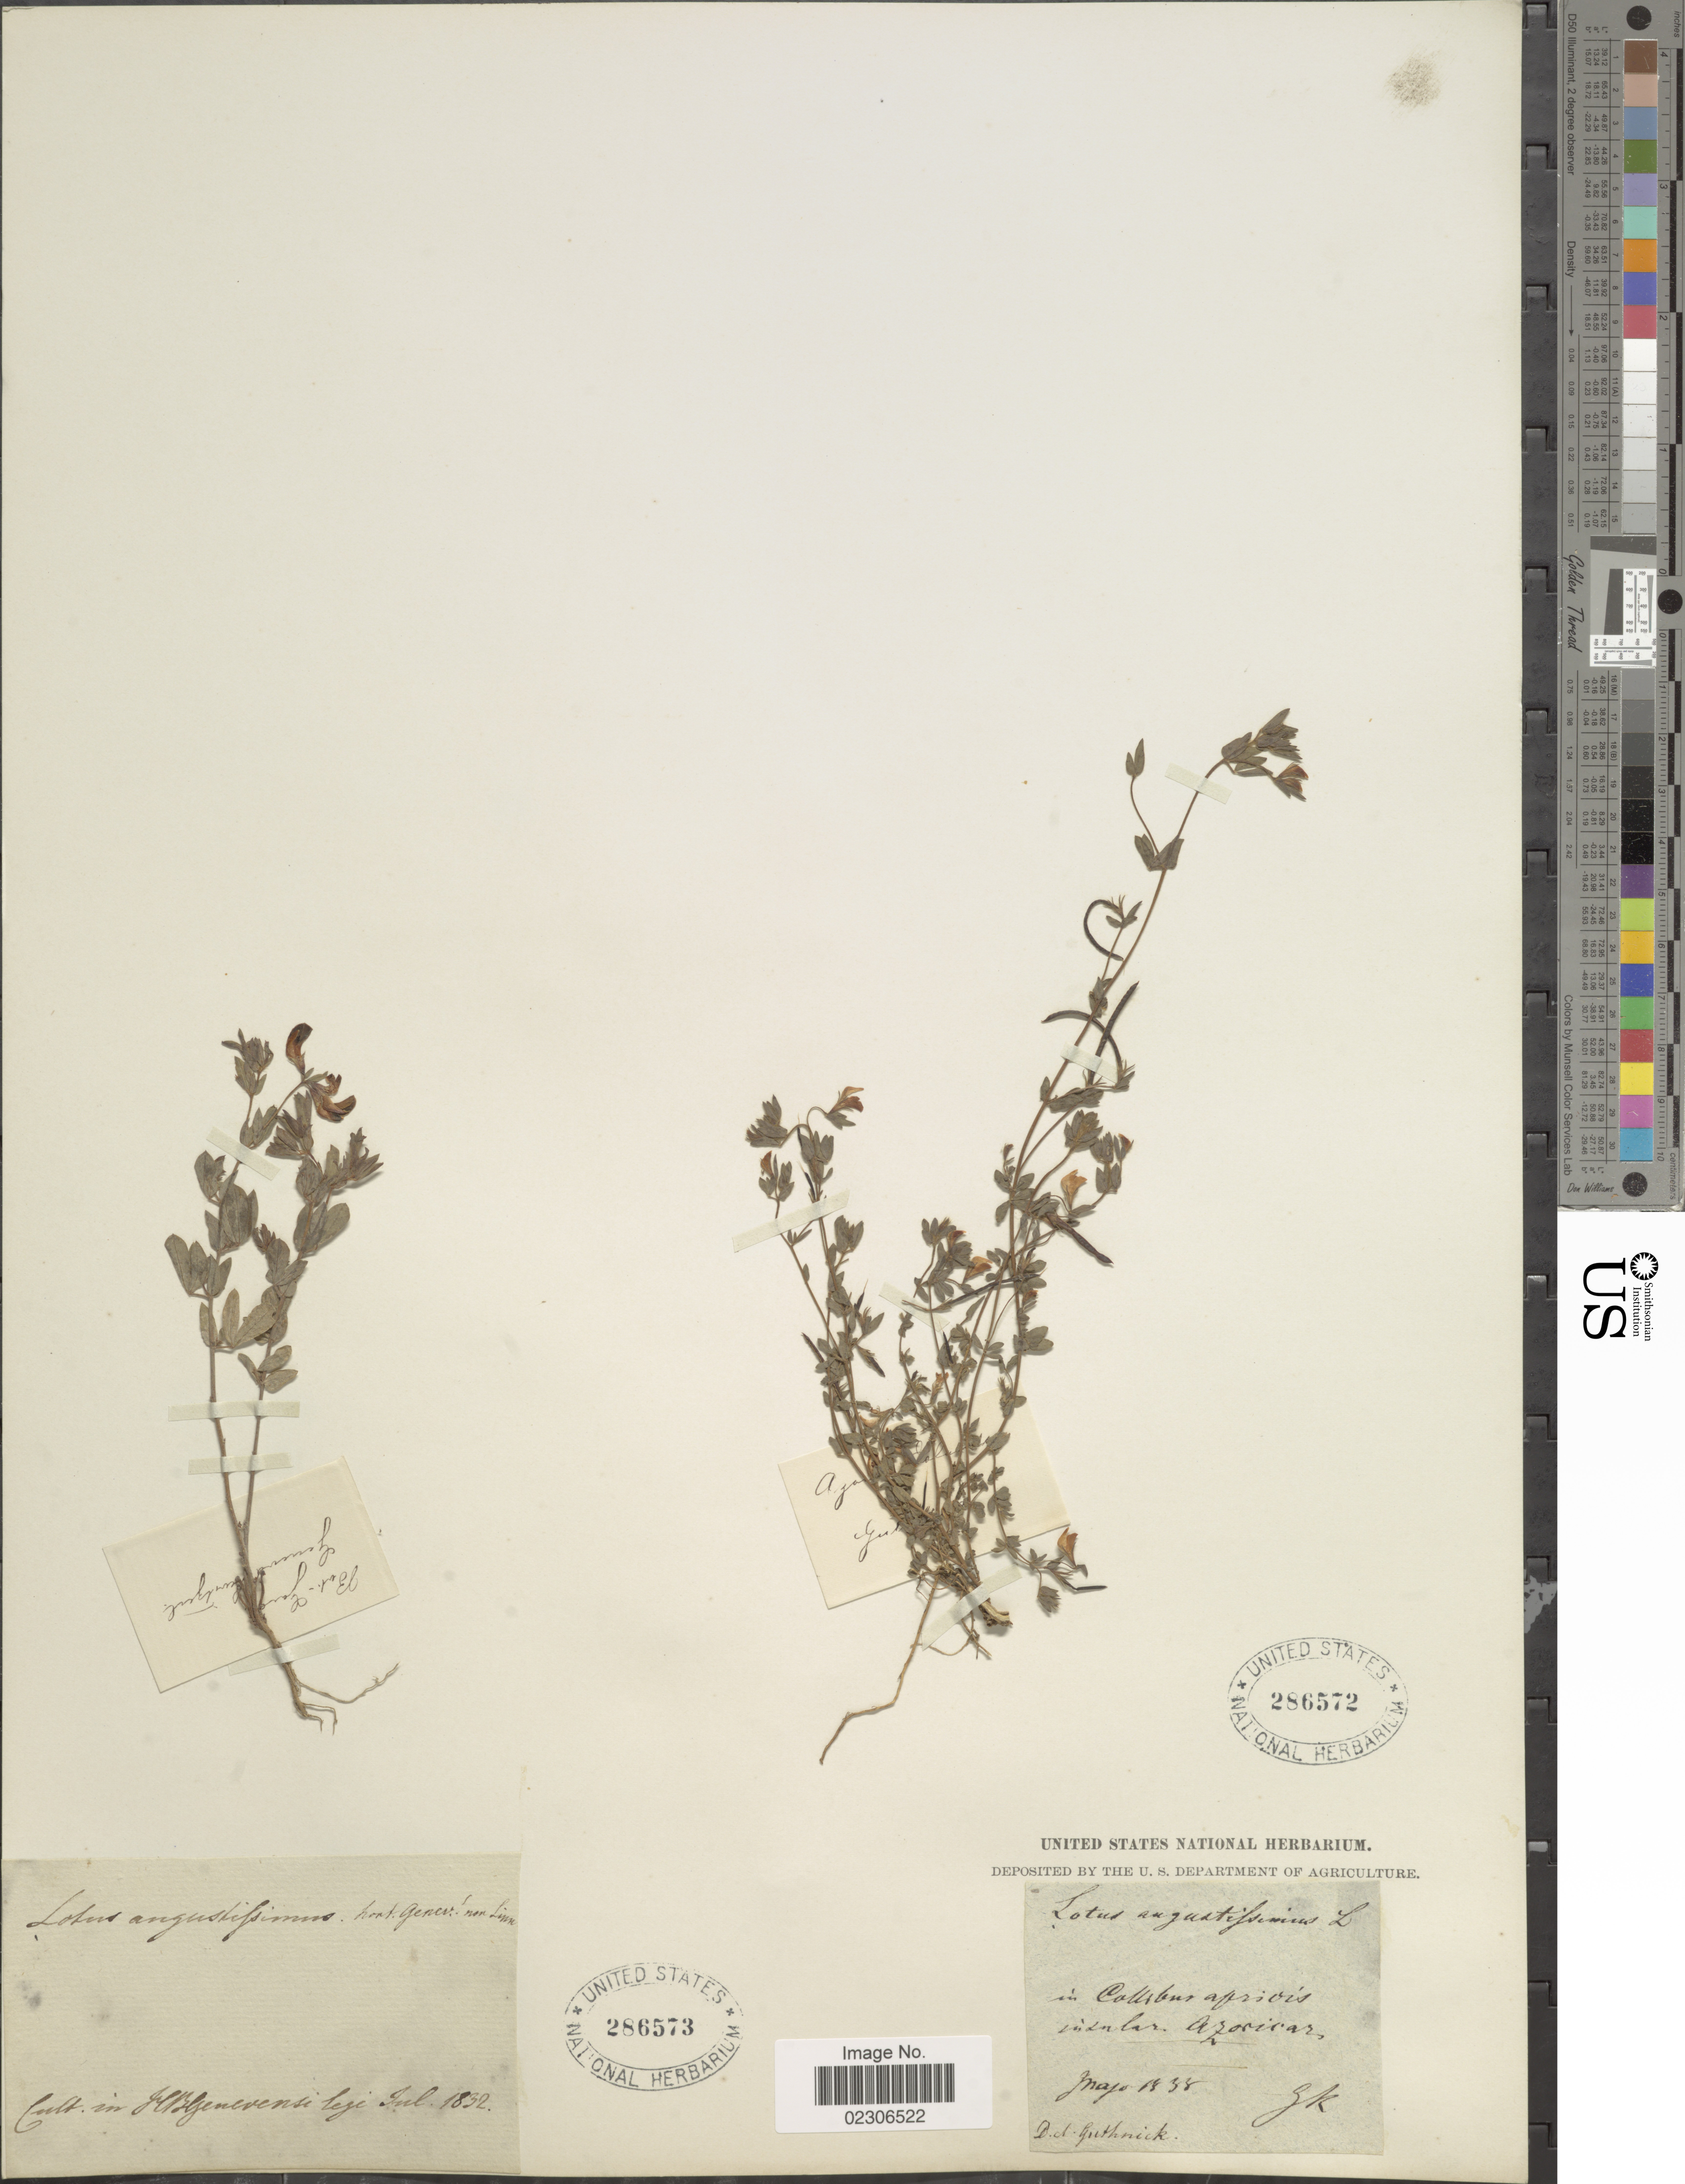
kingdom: Plantae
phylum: Tracheophyta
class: Magnoliopsida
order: Fabales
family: Fabaceae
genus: Lotus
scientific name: Lotus angustissimus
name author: L.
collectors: G. K.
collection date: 1838-05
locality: Azoricaz [interpreted]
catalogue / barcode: US 286572